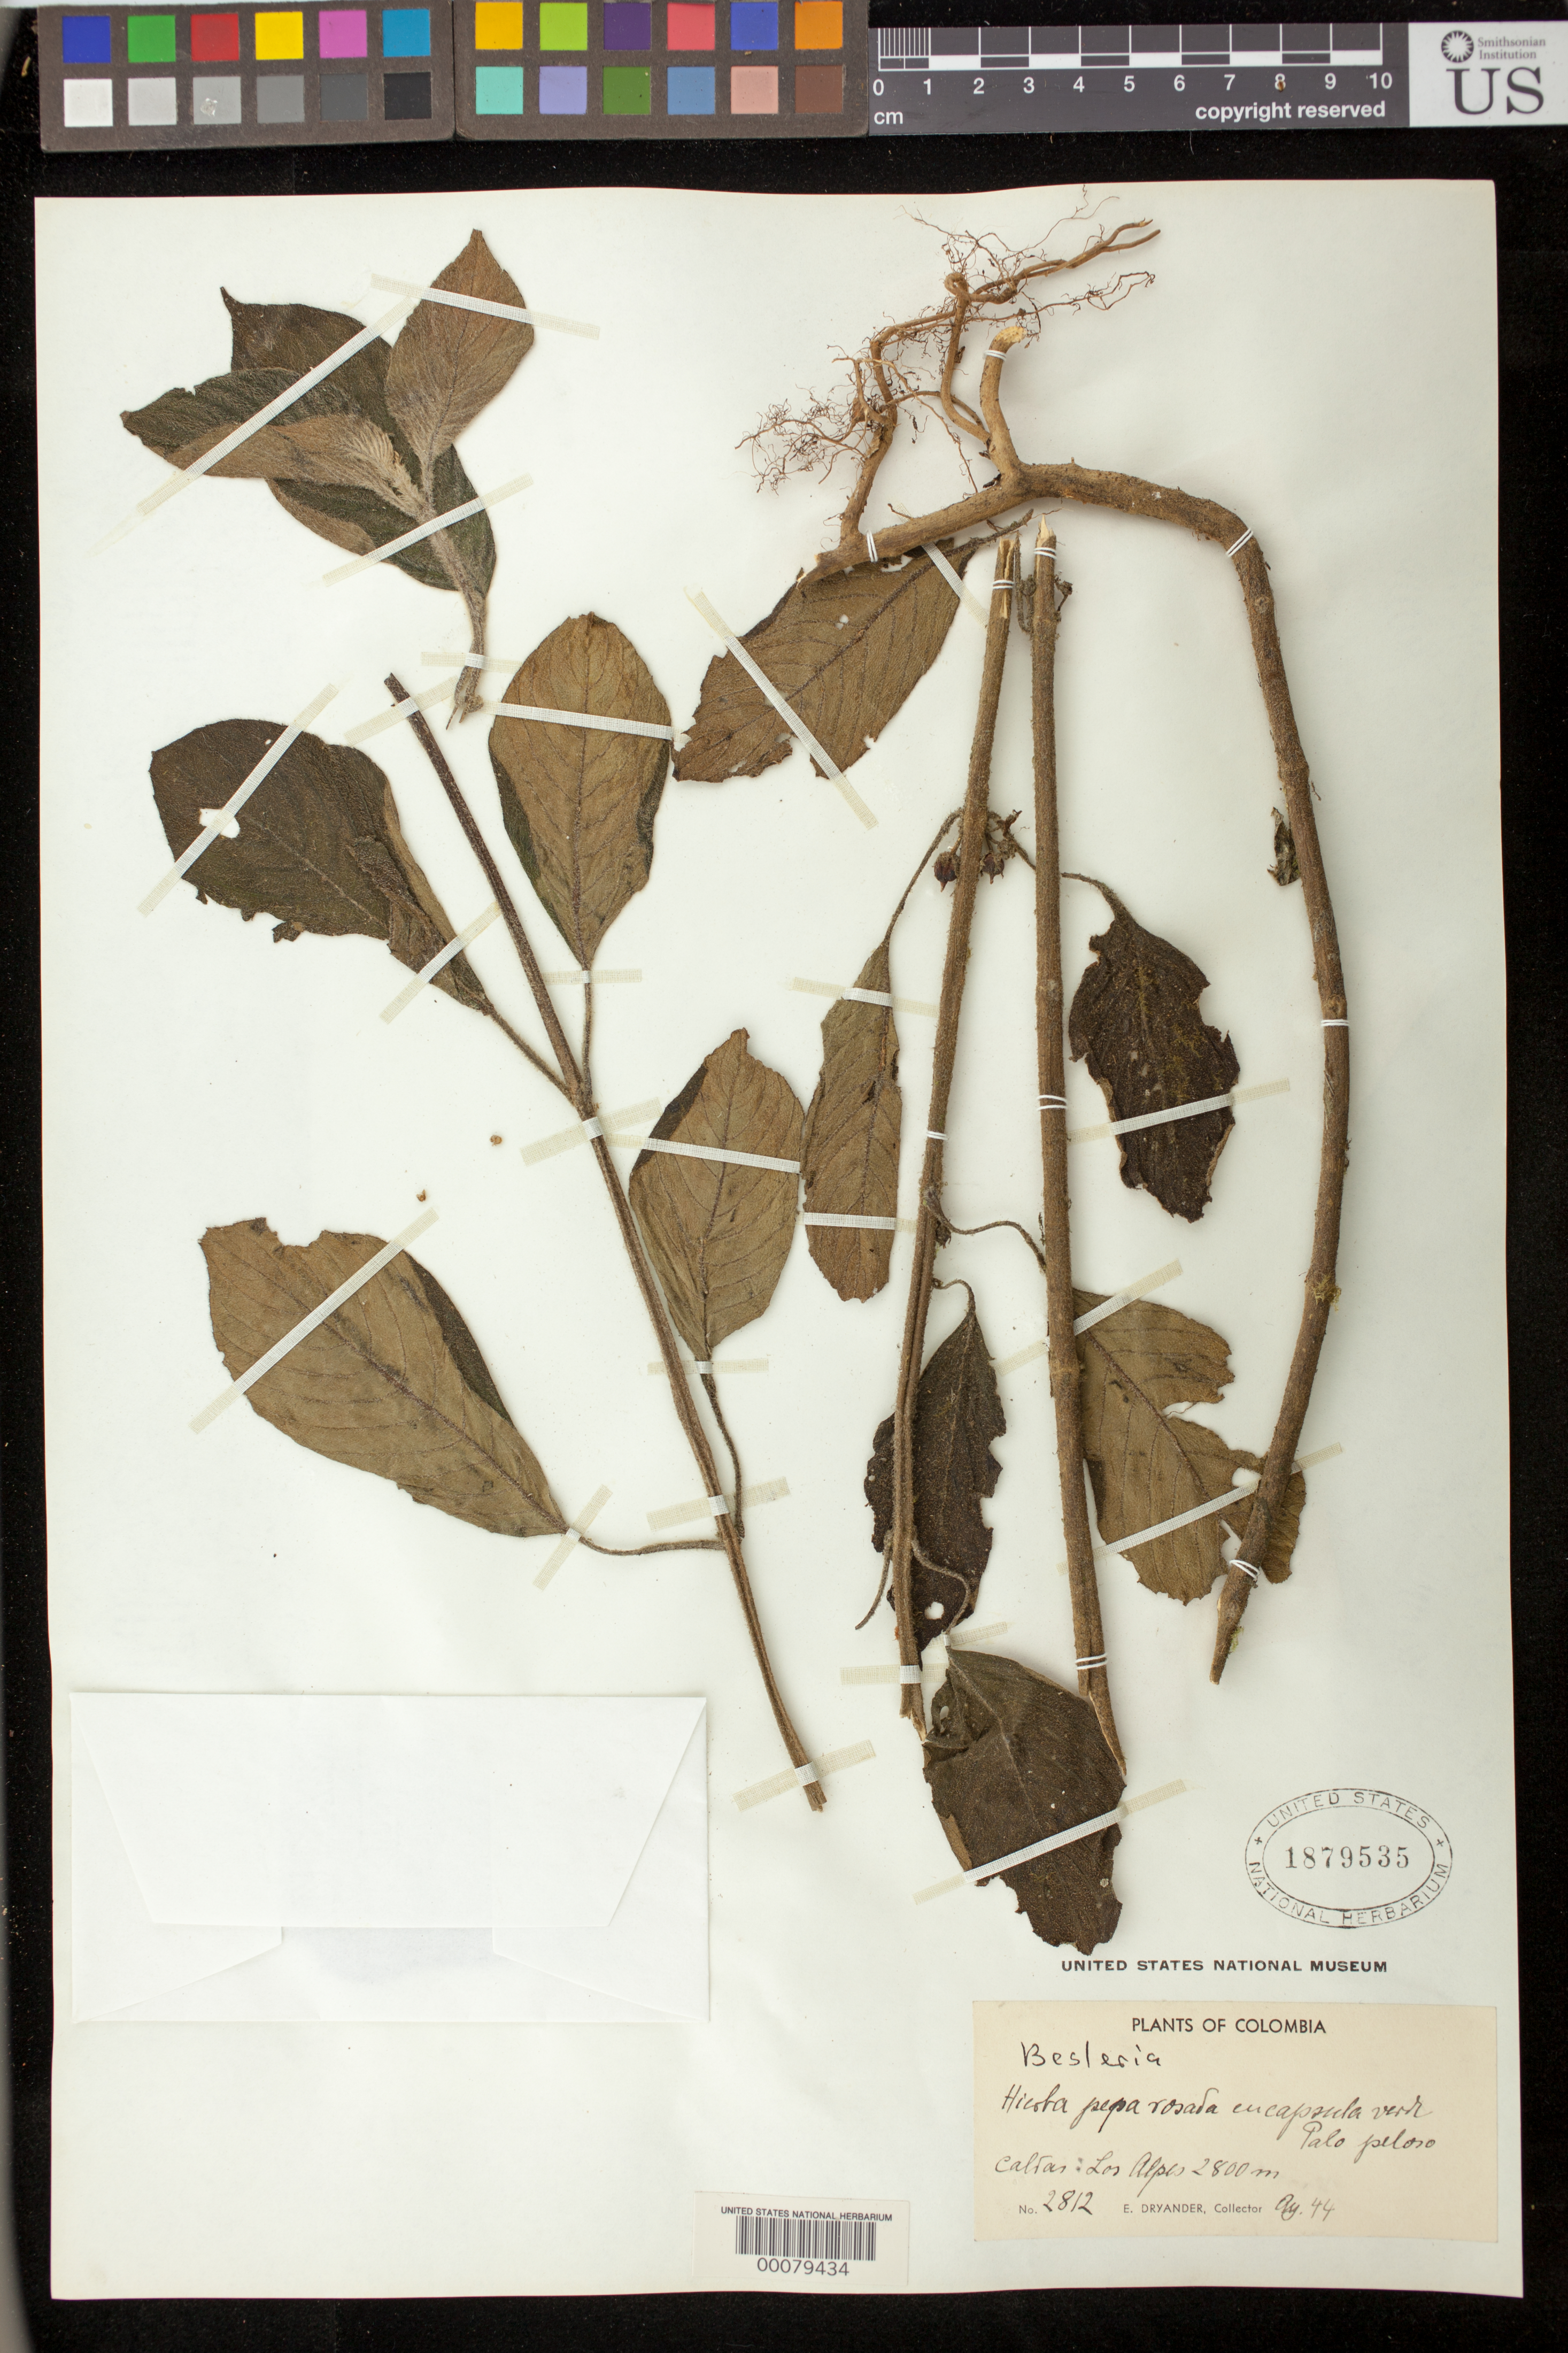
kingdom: Plantae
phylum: Tracheophyta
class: Magnoliopsida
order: Lamiales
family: Gesneriaceae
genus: Besleria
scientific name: Besleria sp.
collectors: E. I. Dryander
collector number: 2812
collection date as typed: Aug 1944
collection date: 1944-08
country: Colombia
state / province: Caldas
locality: Los Alpes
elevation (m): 2800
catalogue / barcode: US 1879535